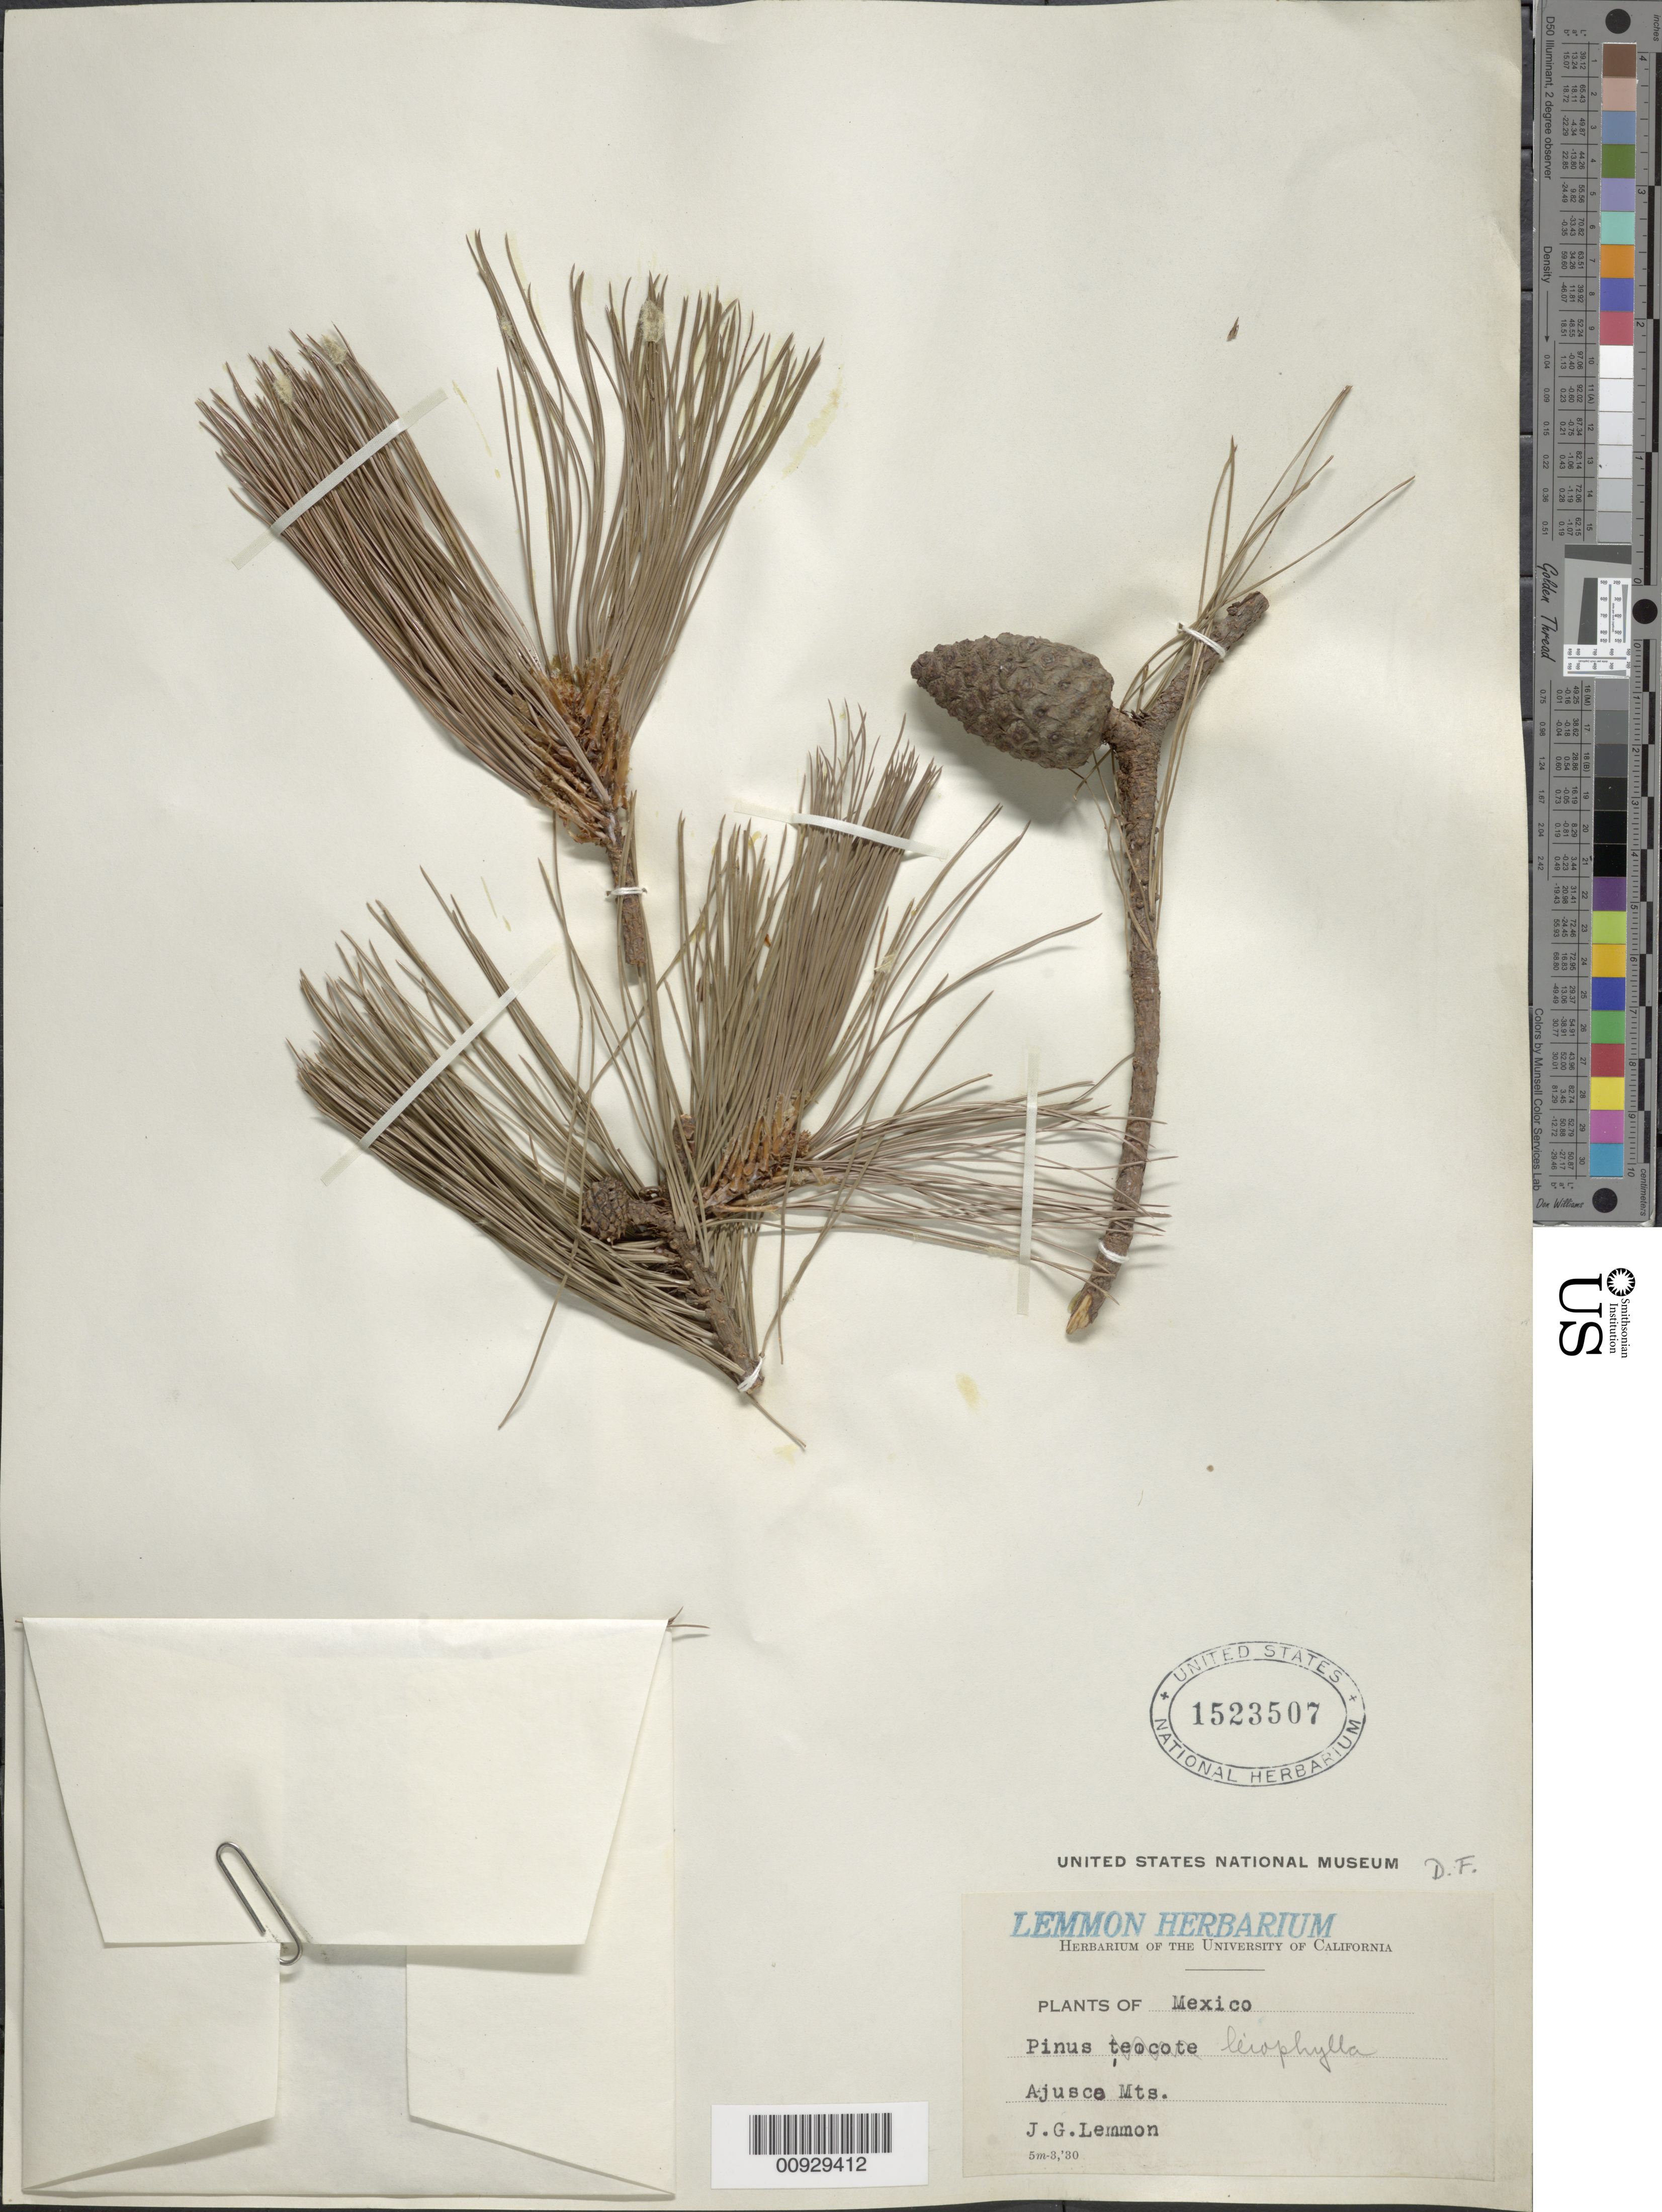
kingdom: Plantae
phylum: Tracheophyta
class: Pinopsida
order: Pinales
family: Pinaceae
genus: Pinus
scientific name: Pinus leiophylla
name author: Schiede ex Schltdl. & Cham.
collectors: J. G. Lemmon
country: Mexico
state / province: Distrito Federal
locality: Ajusco Mountains.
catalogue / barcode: US 1523507